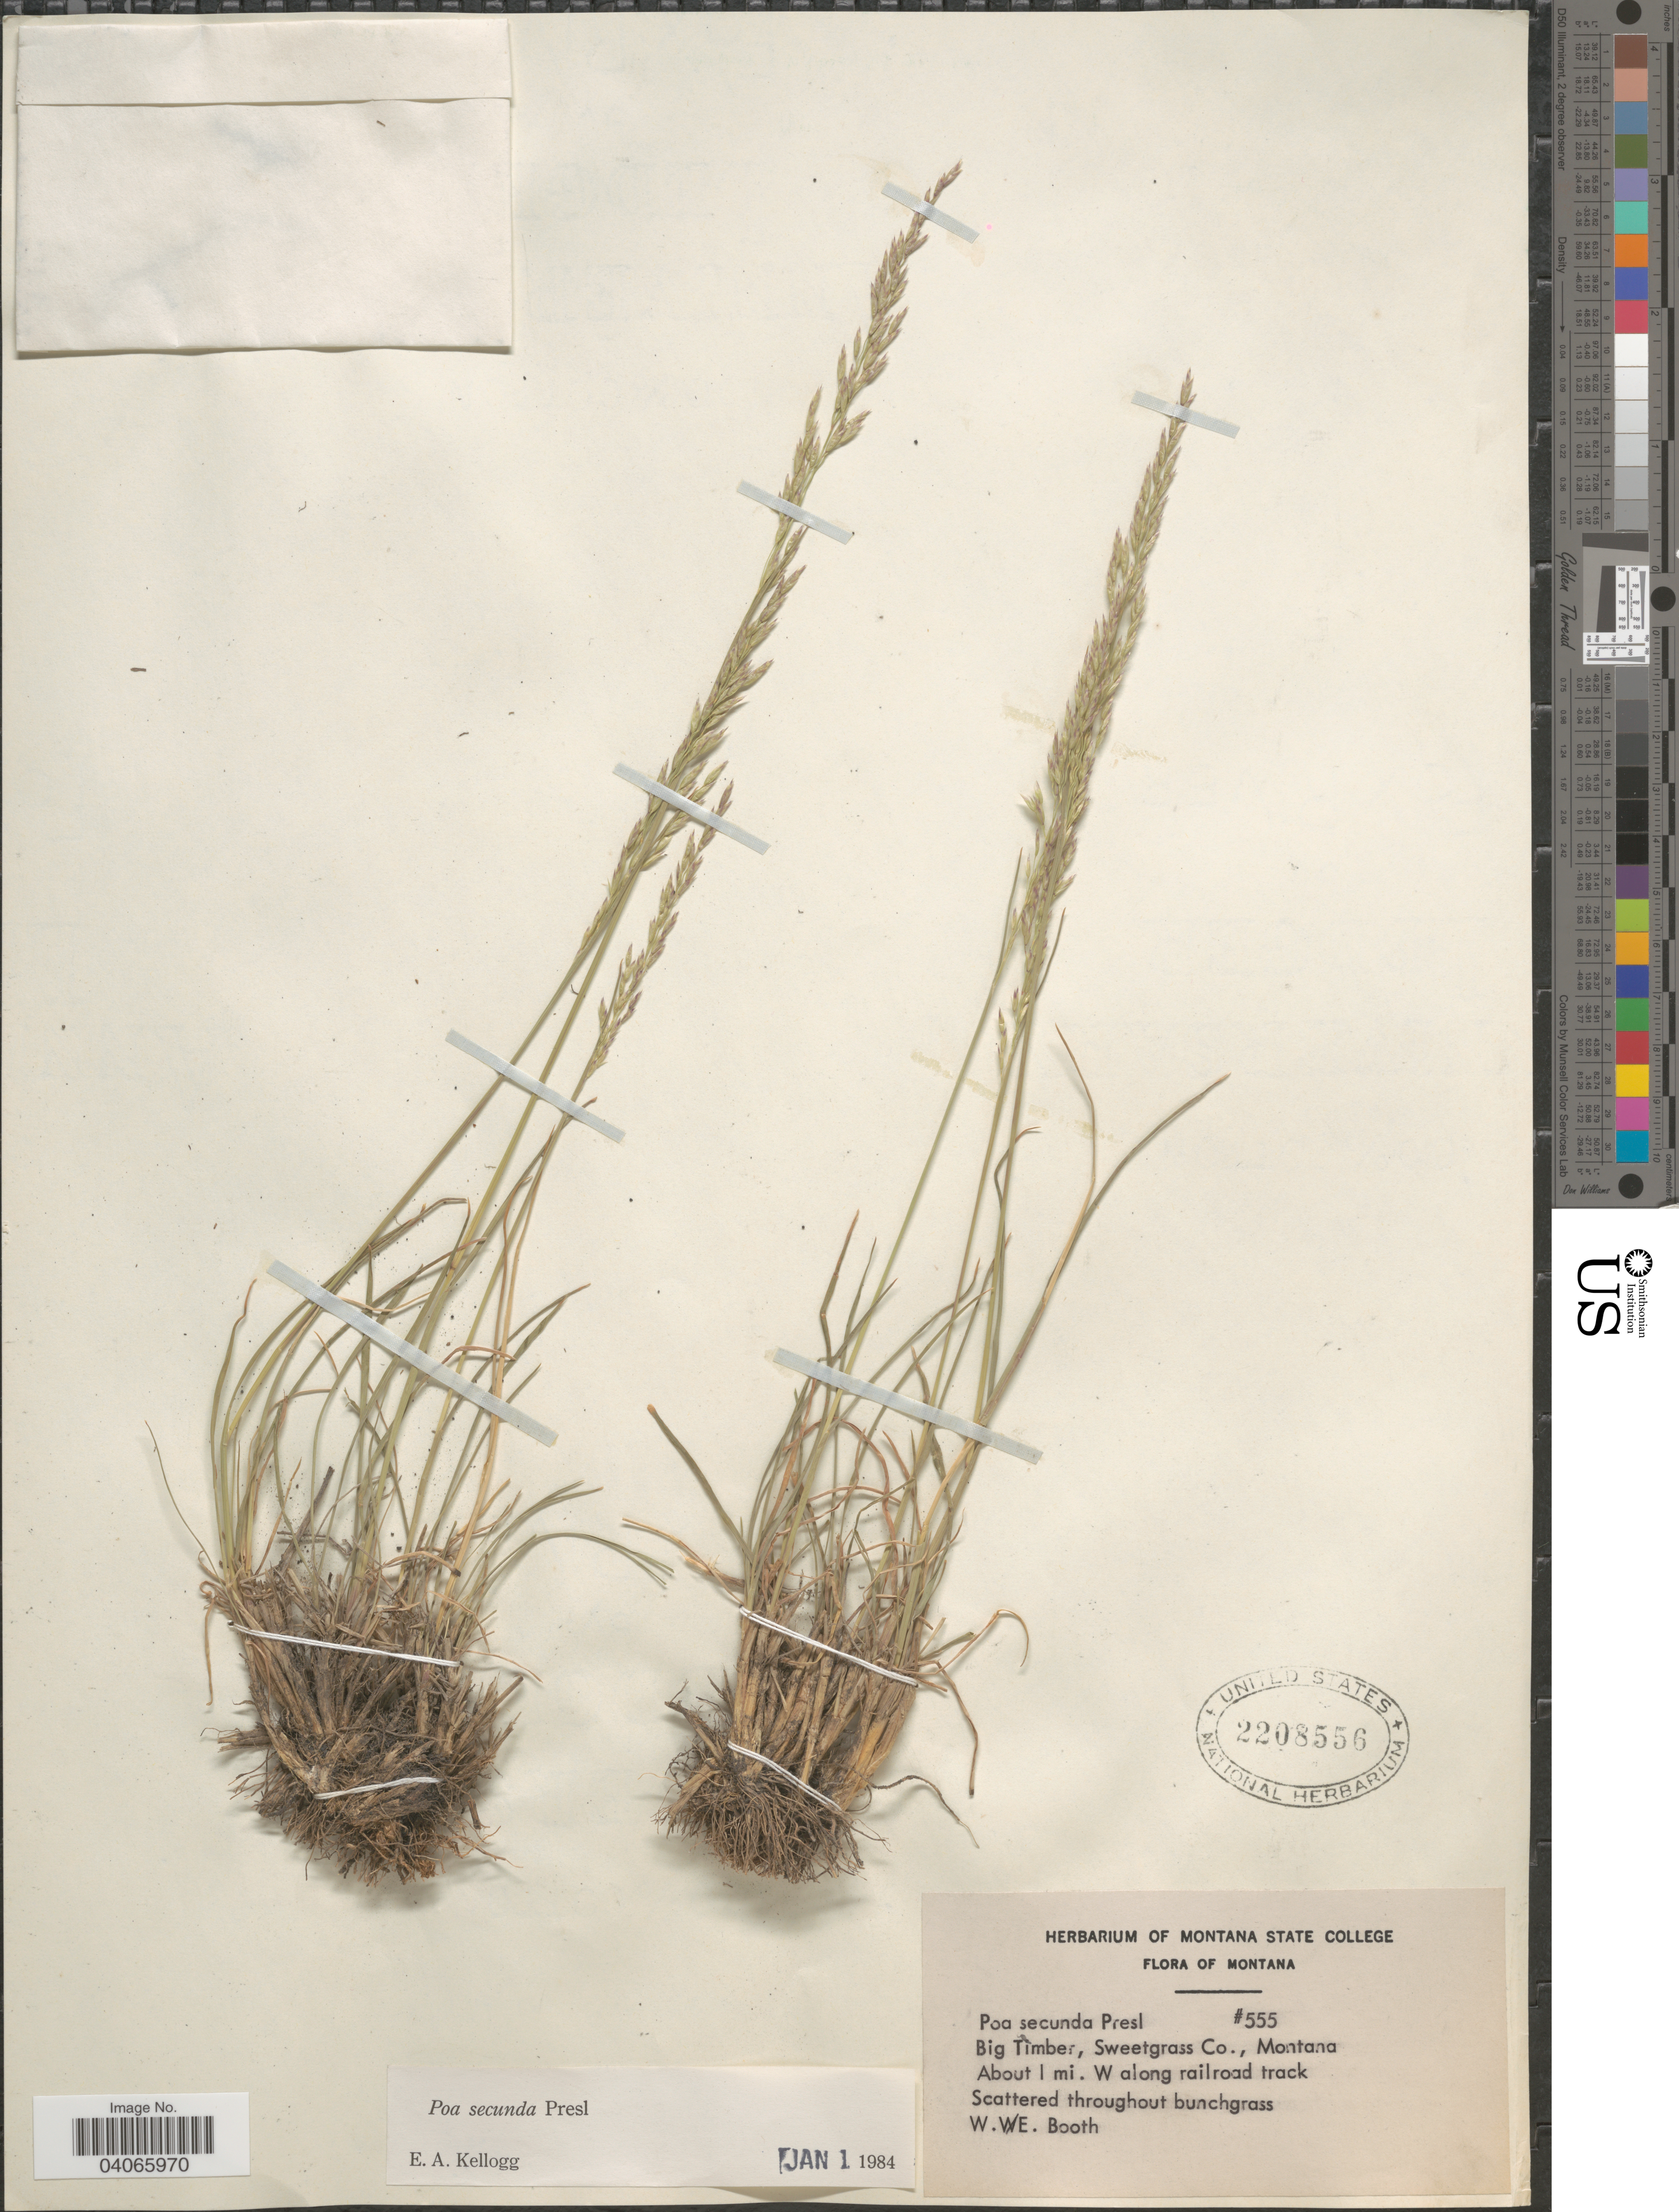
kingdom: Plantae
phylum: Tracheophyta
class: Liliopsida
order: Poales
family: Poaceae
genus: Poa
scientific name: Poa secunda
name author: J. Presl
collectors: W. Booth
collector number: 555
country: United States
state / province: Montana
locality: Big Timber, Sweetgrass Co. About 1 mi. W along railroad track.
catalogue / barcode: US 2208556